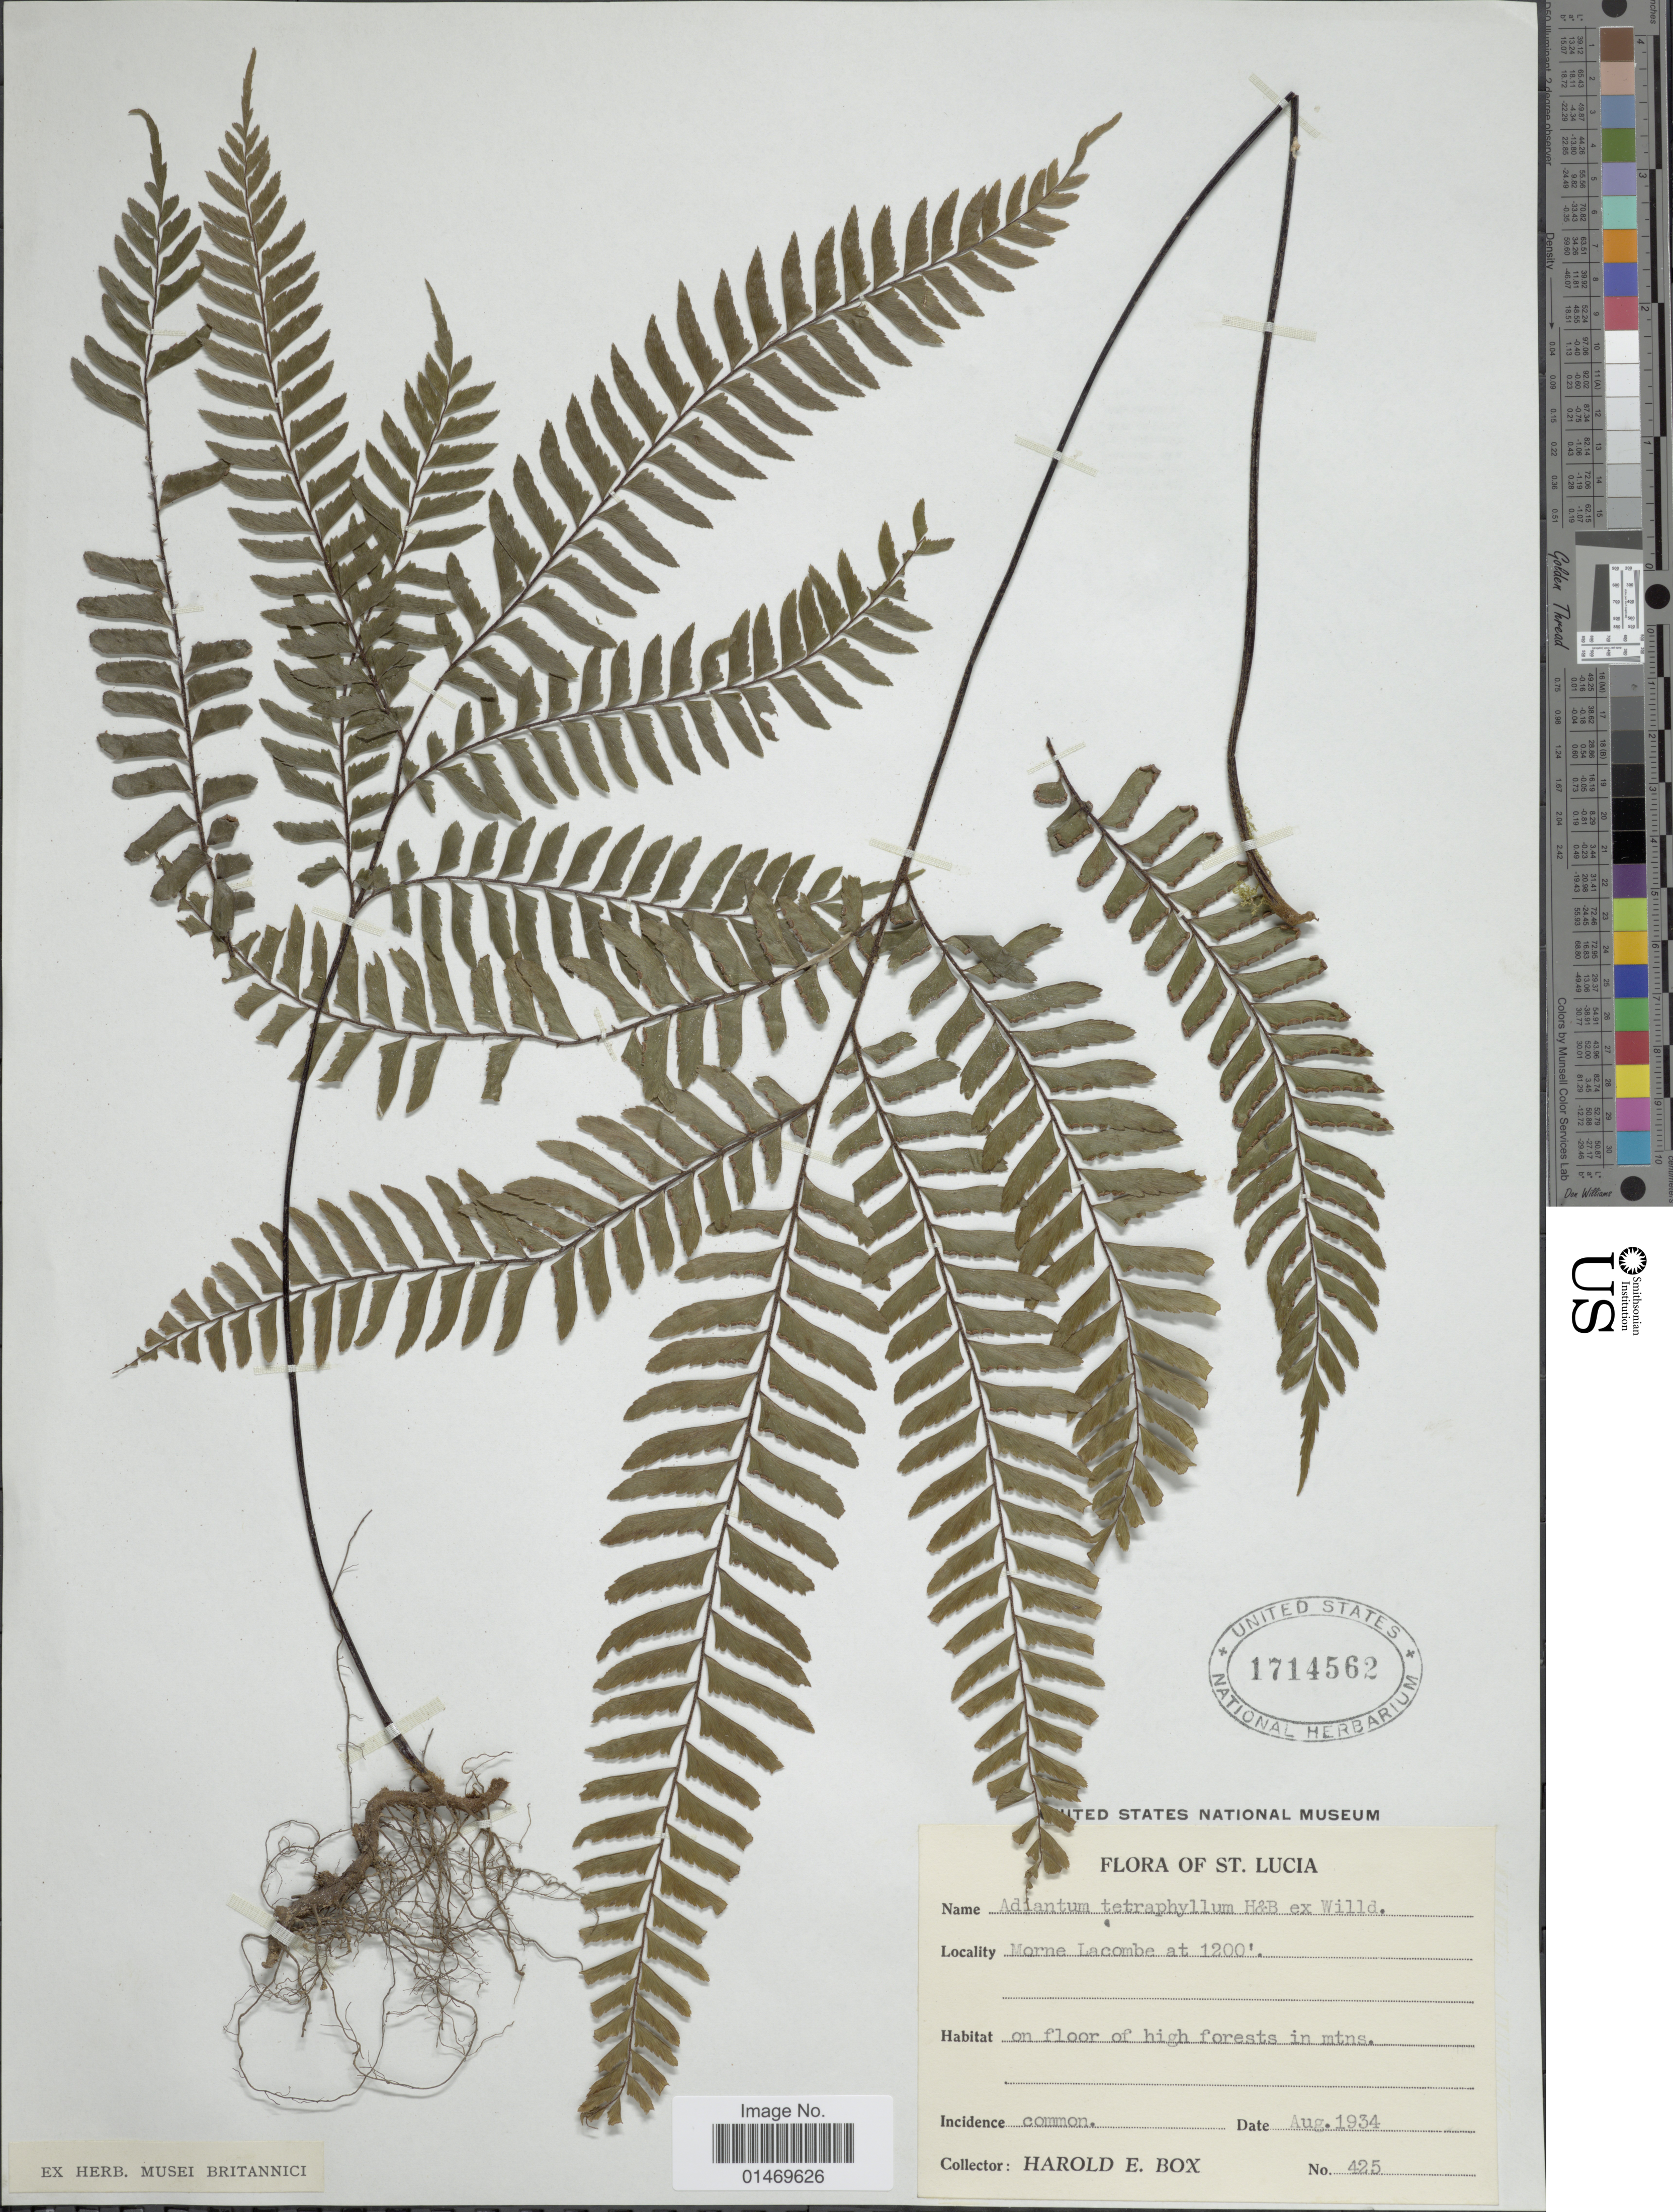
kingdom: Plantae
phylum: Tracheophyta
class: Polypodiopsida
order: Polypodiales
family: Pteridaceae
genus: Adiantum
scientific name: Adiantum tetraphyllum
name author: Humb. & Bonpl. ex Willd.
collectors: H. E. Box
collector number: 425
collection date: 1934-08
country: St. Lucia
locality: Morne Lacombe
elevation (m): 366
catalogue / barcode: US 1714562